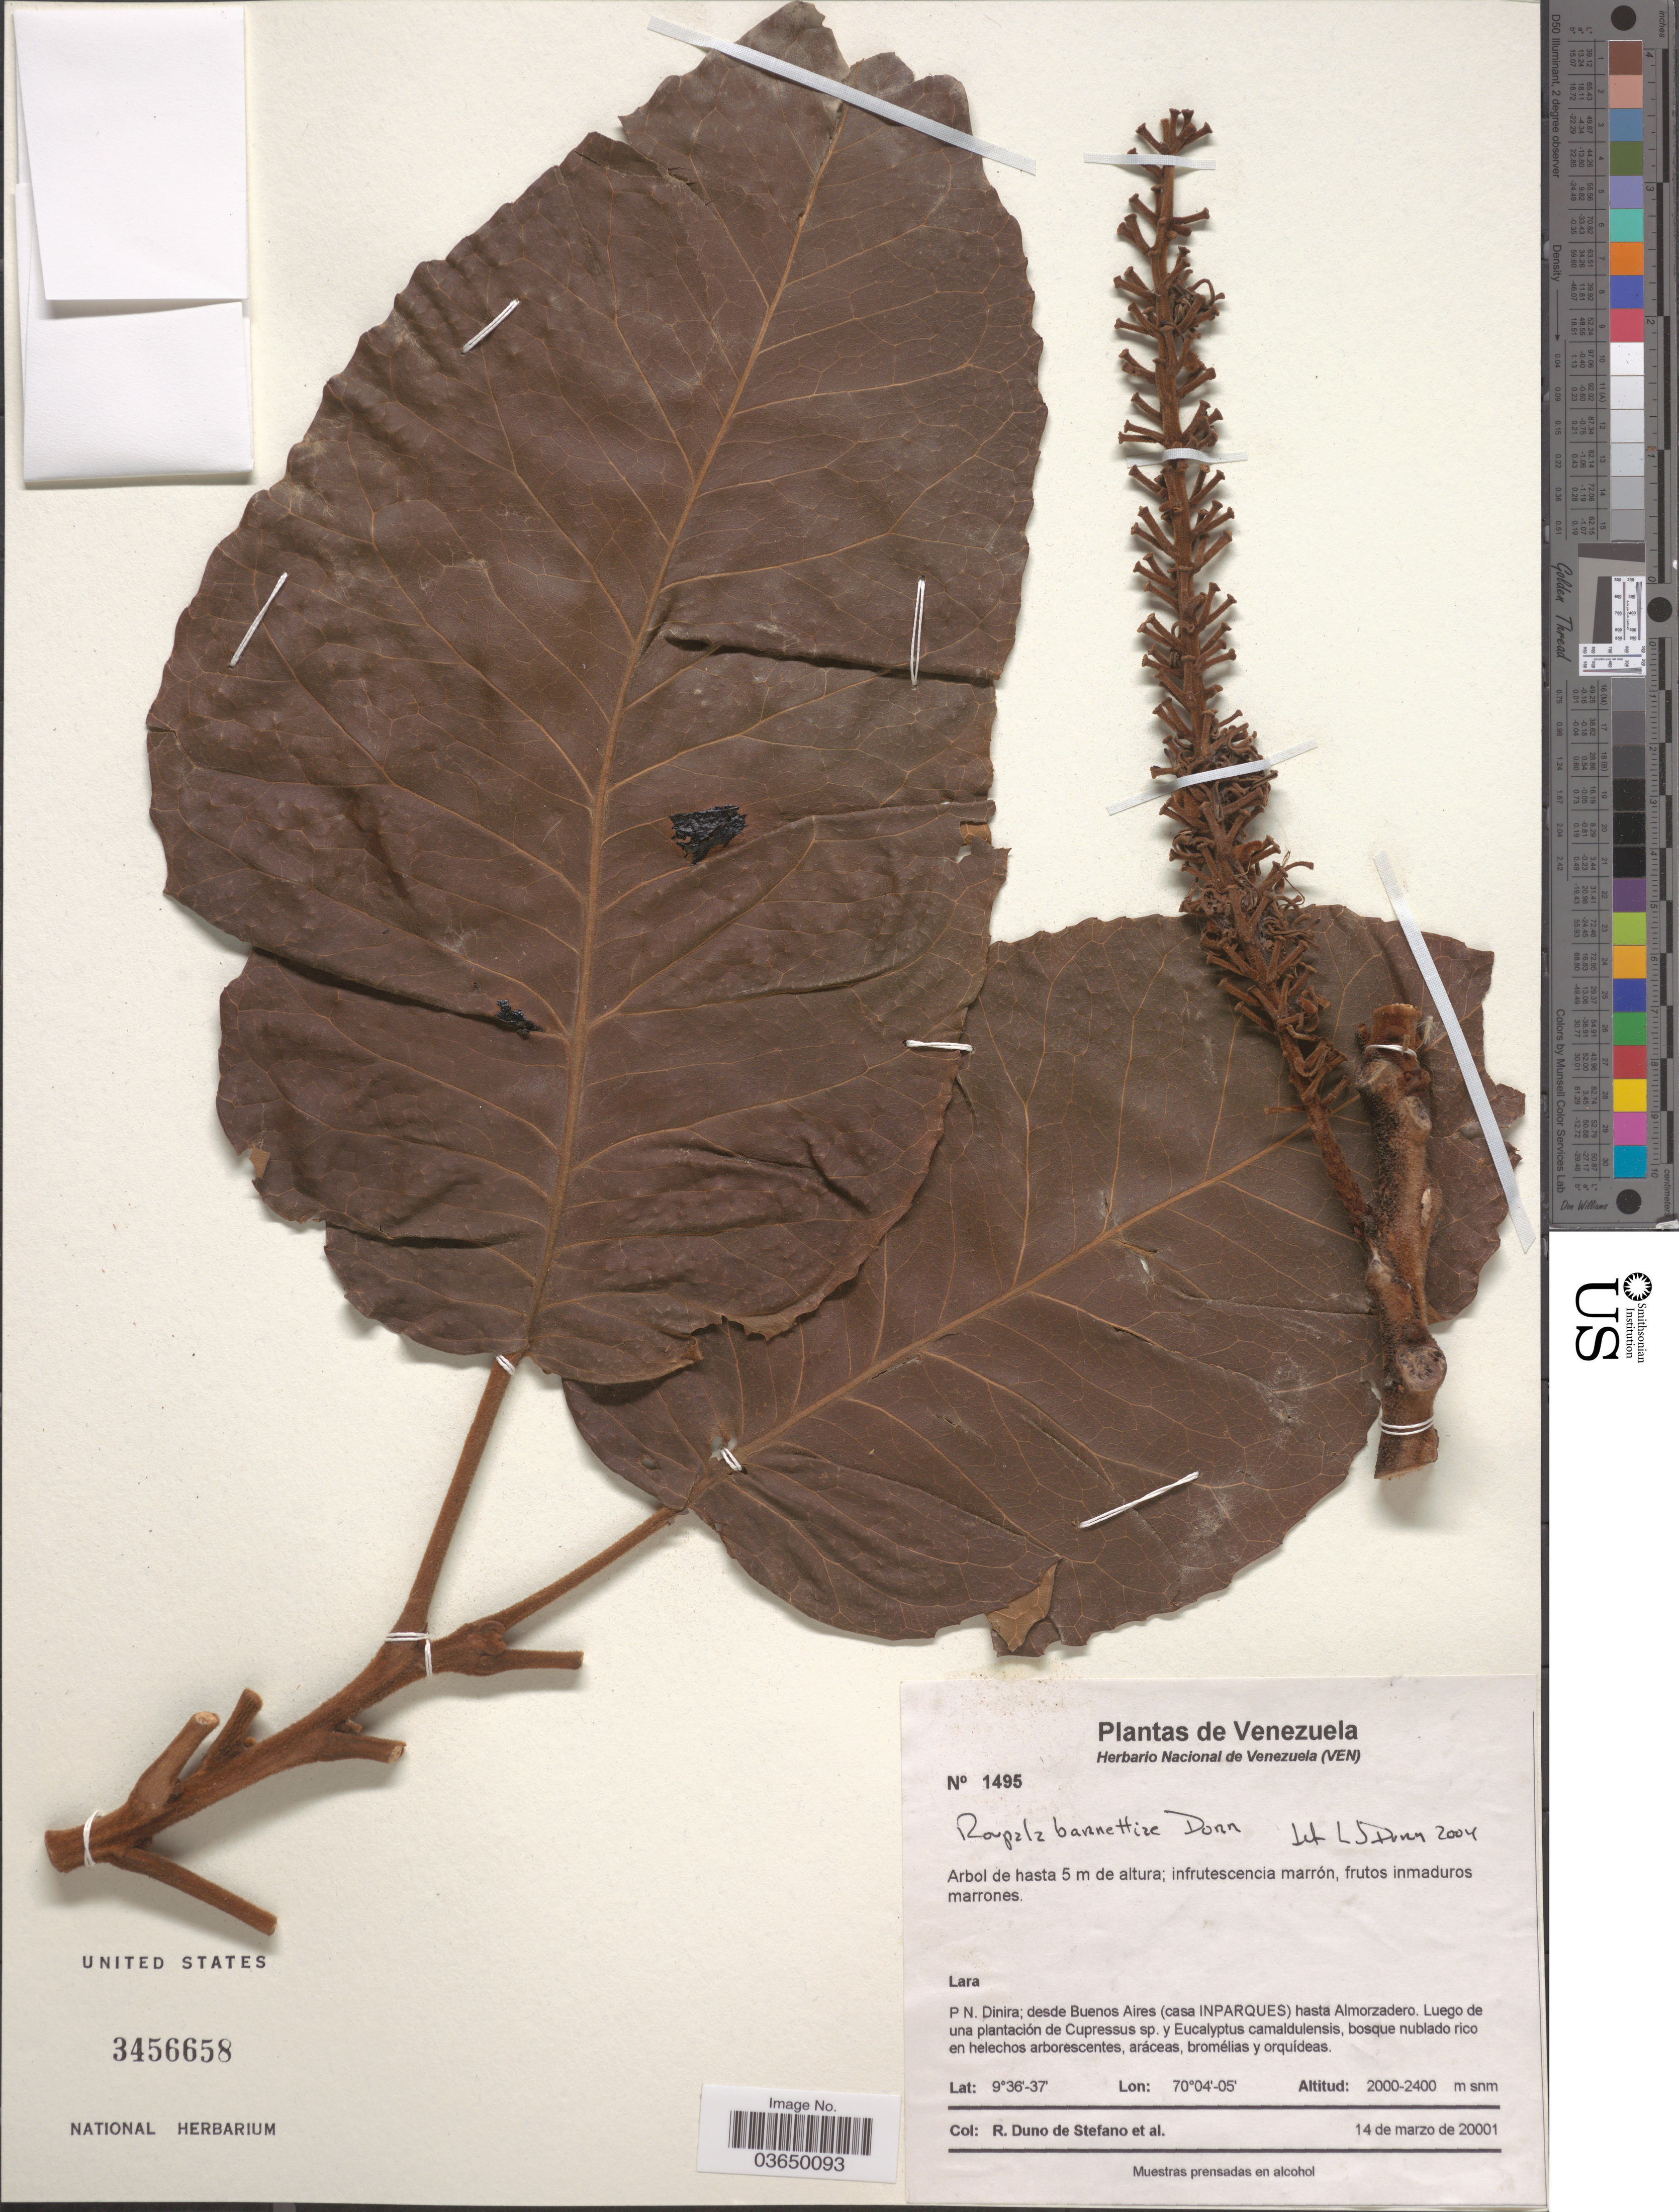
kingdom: Plantae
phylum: Tracheophyta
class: Magnoliopsida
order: Proteales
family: Proteaceae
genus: Roupala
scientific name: Roupala barnettiae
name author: Dorr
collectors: R. Duno de Stefano & et al.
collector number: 1495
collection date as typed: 14 de marzo de 20001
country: Venezuela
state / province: Lara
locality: P N. Dinira; desde Buenos Aires (casa INPARQUES) hasta Almorzadero.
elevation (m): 2000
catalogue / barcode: US 3456658